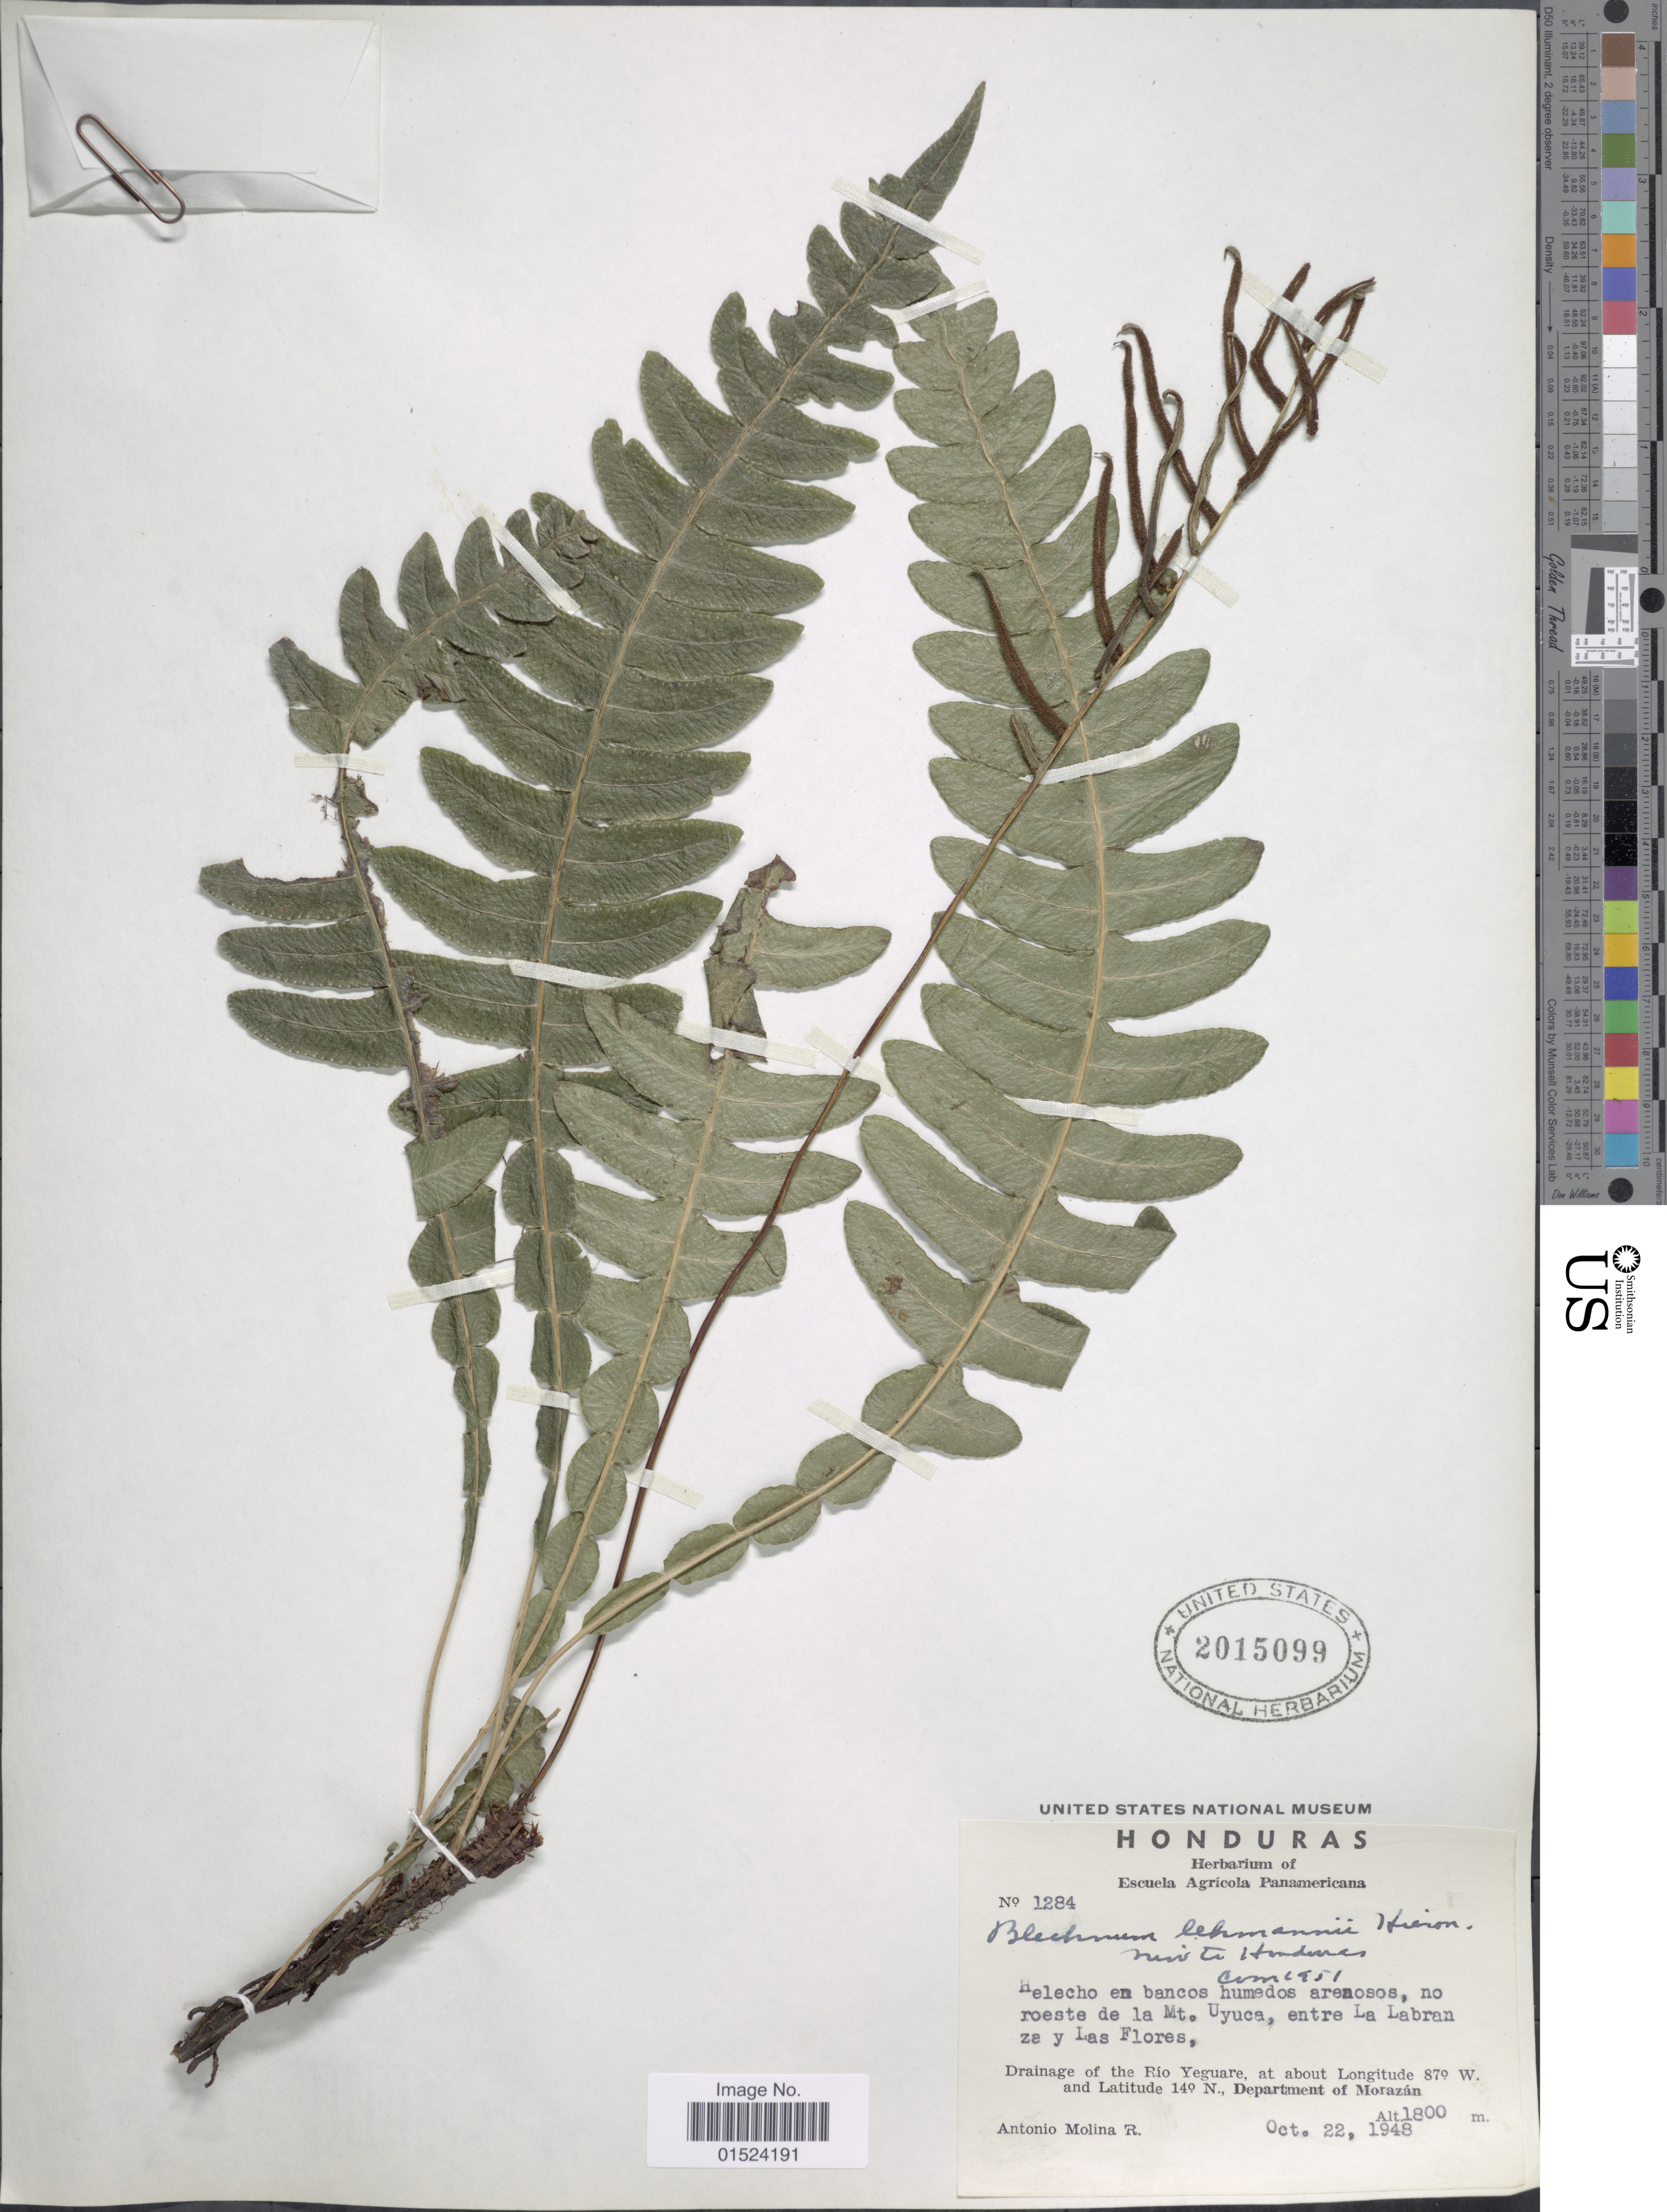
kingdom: Plantae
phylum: Tracheophyta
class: Polypodiopsida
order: Polypodiales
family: Blechnaceae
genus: Blechnum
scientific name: Blechnum l'herminieri subsp. l'herminieri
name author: (Bory) C. Chr.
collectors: A. Molina R.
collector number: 1284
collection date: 1948-10-22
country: Honduras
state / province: Fco. Morazán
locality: Drainage of the Río Yeguare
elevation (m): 1800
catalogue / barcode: US 2015099